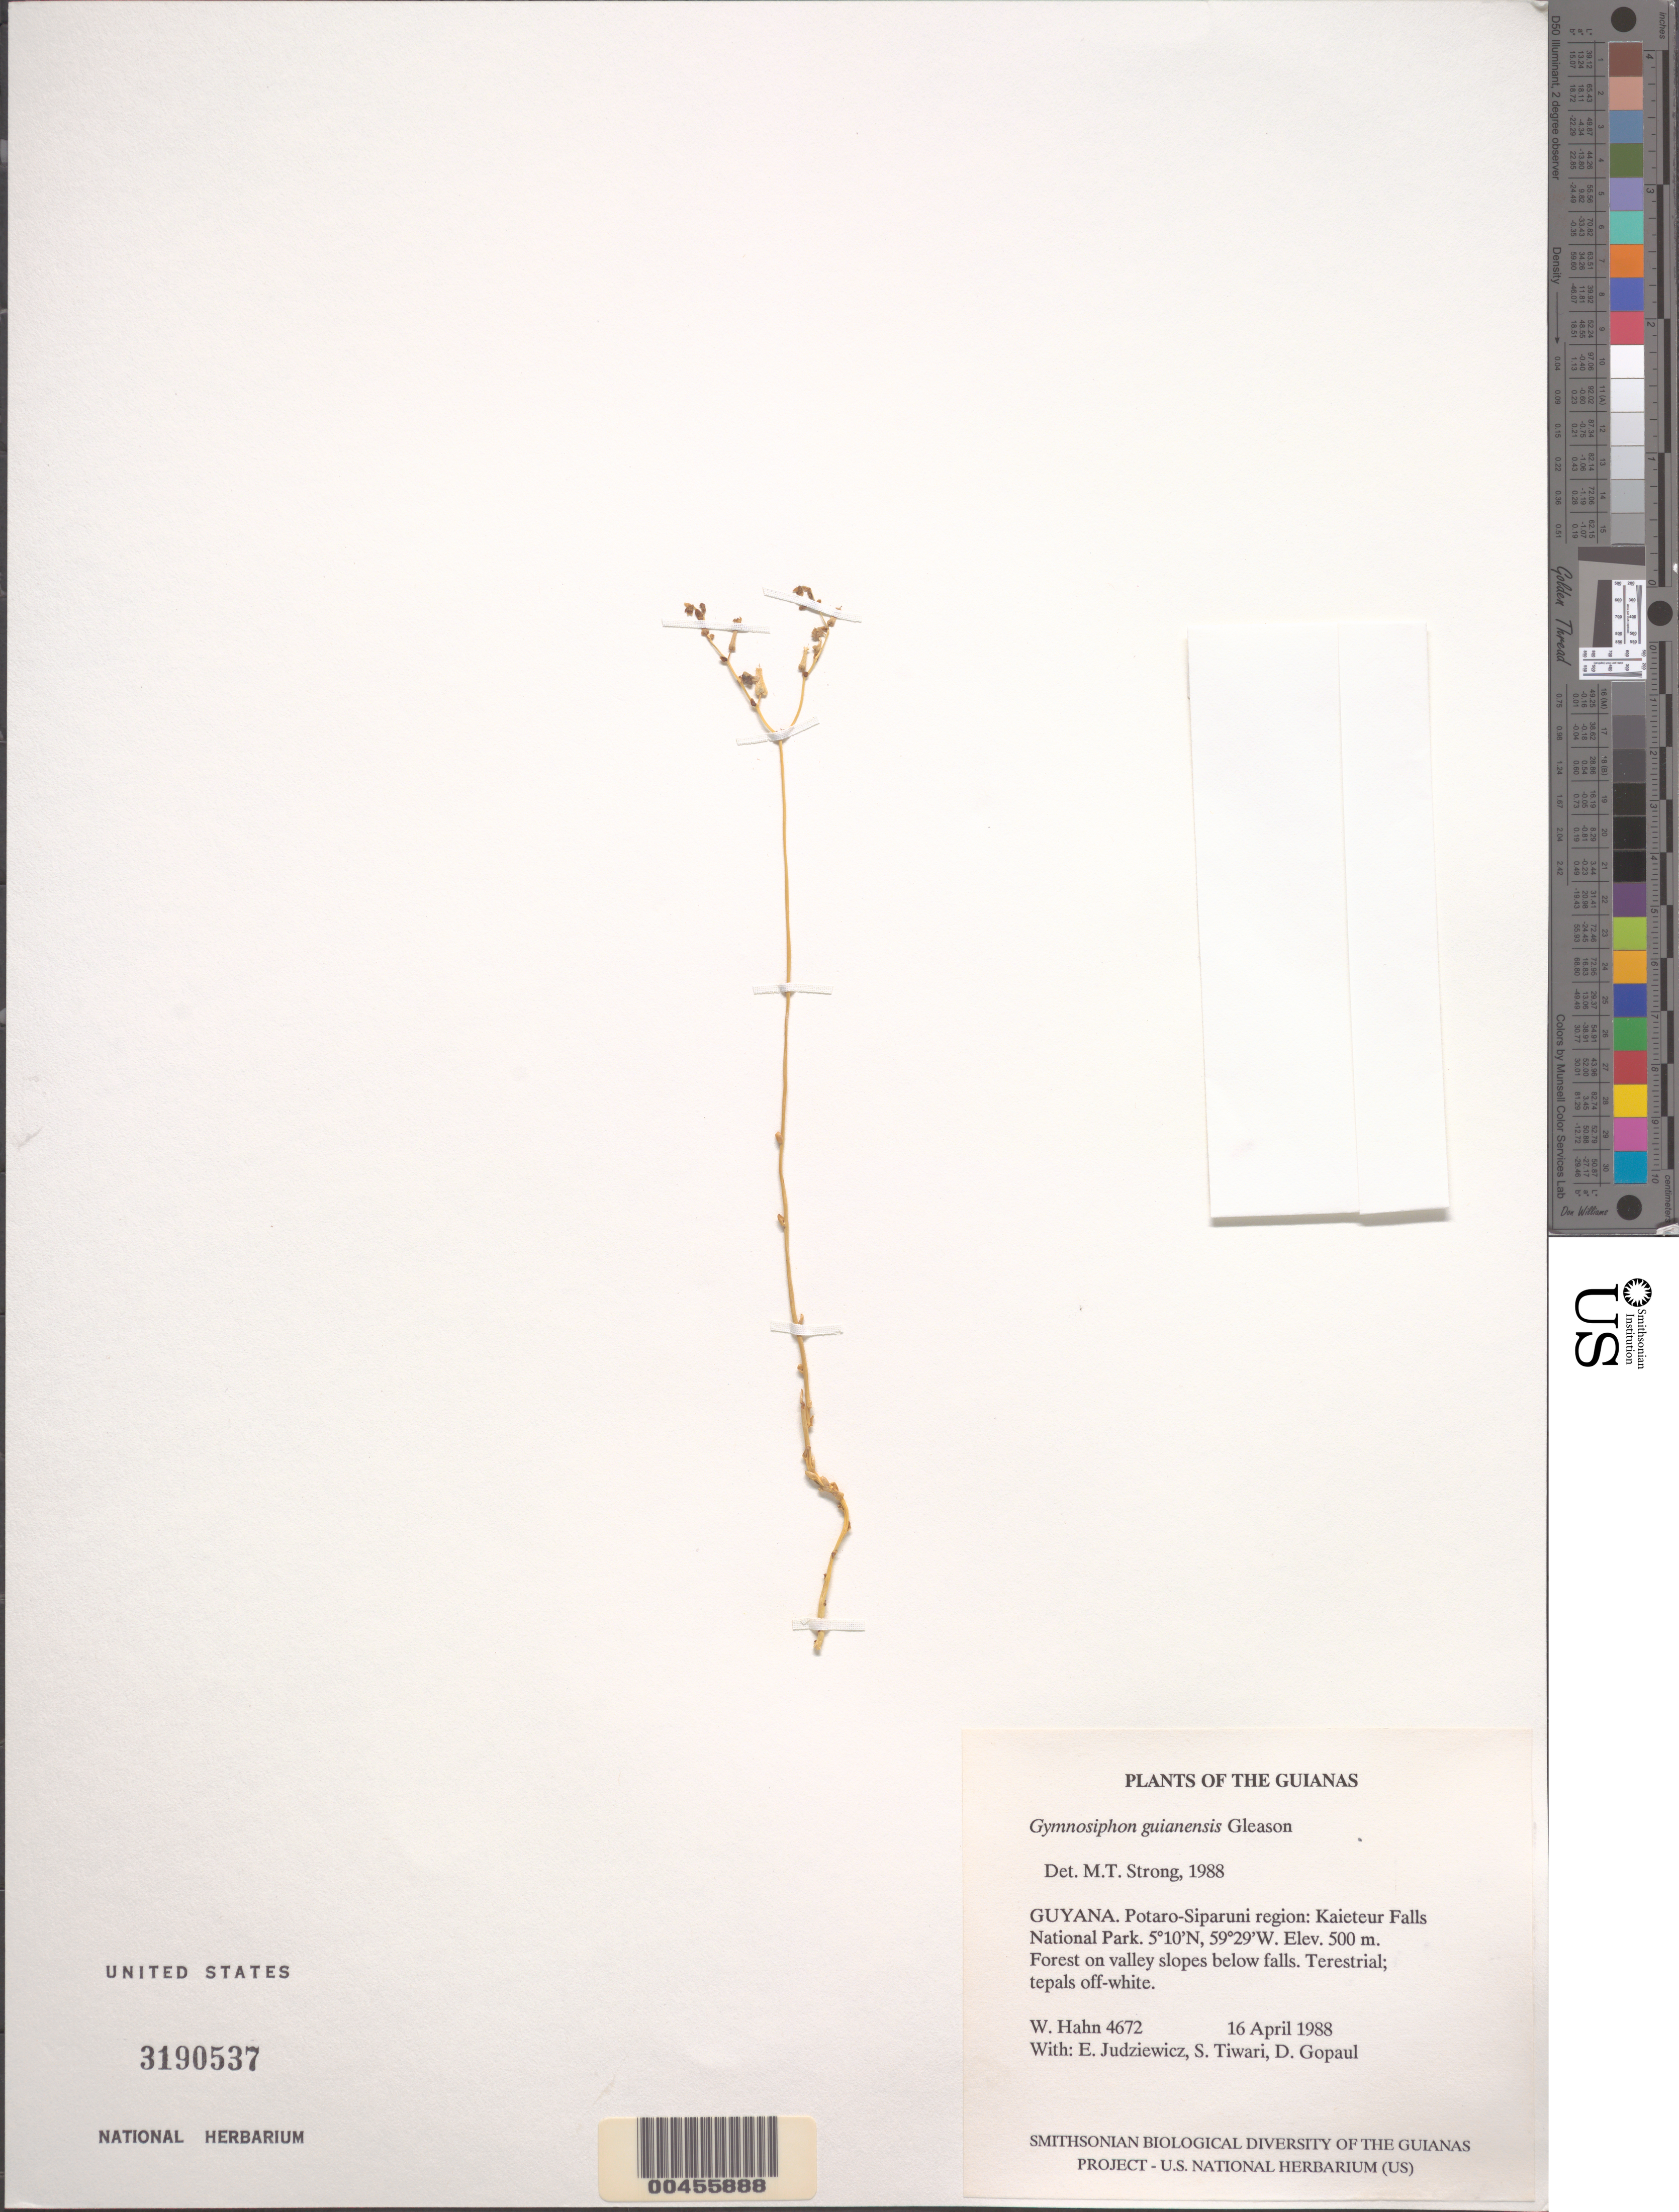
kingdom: Plantae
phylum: Tracheophyta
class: Liliopsida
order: Dioscoreales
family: Burmanniaceae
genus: Gymnosiphon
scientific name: Gymnosiphon guianensis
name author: Gleason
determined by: Strong, M. T., (US), Smithsonian Institution - National Museum of Natural History (UNITED STATES)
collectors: W. Hahn, E. J. Judziewicz, S. Tiwari & D. Gopaul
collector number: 4672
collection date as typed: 16 April 1988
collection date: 1988-04-16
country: Guyana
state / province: Potaro-Siparuni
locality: Kaieteur Falls National Park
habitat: Forest on valley slopes below falls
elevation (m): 500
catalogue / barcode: US 3190537